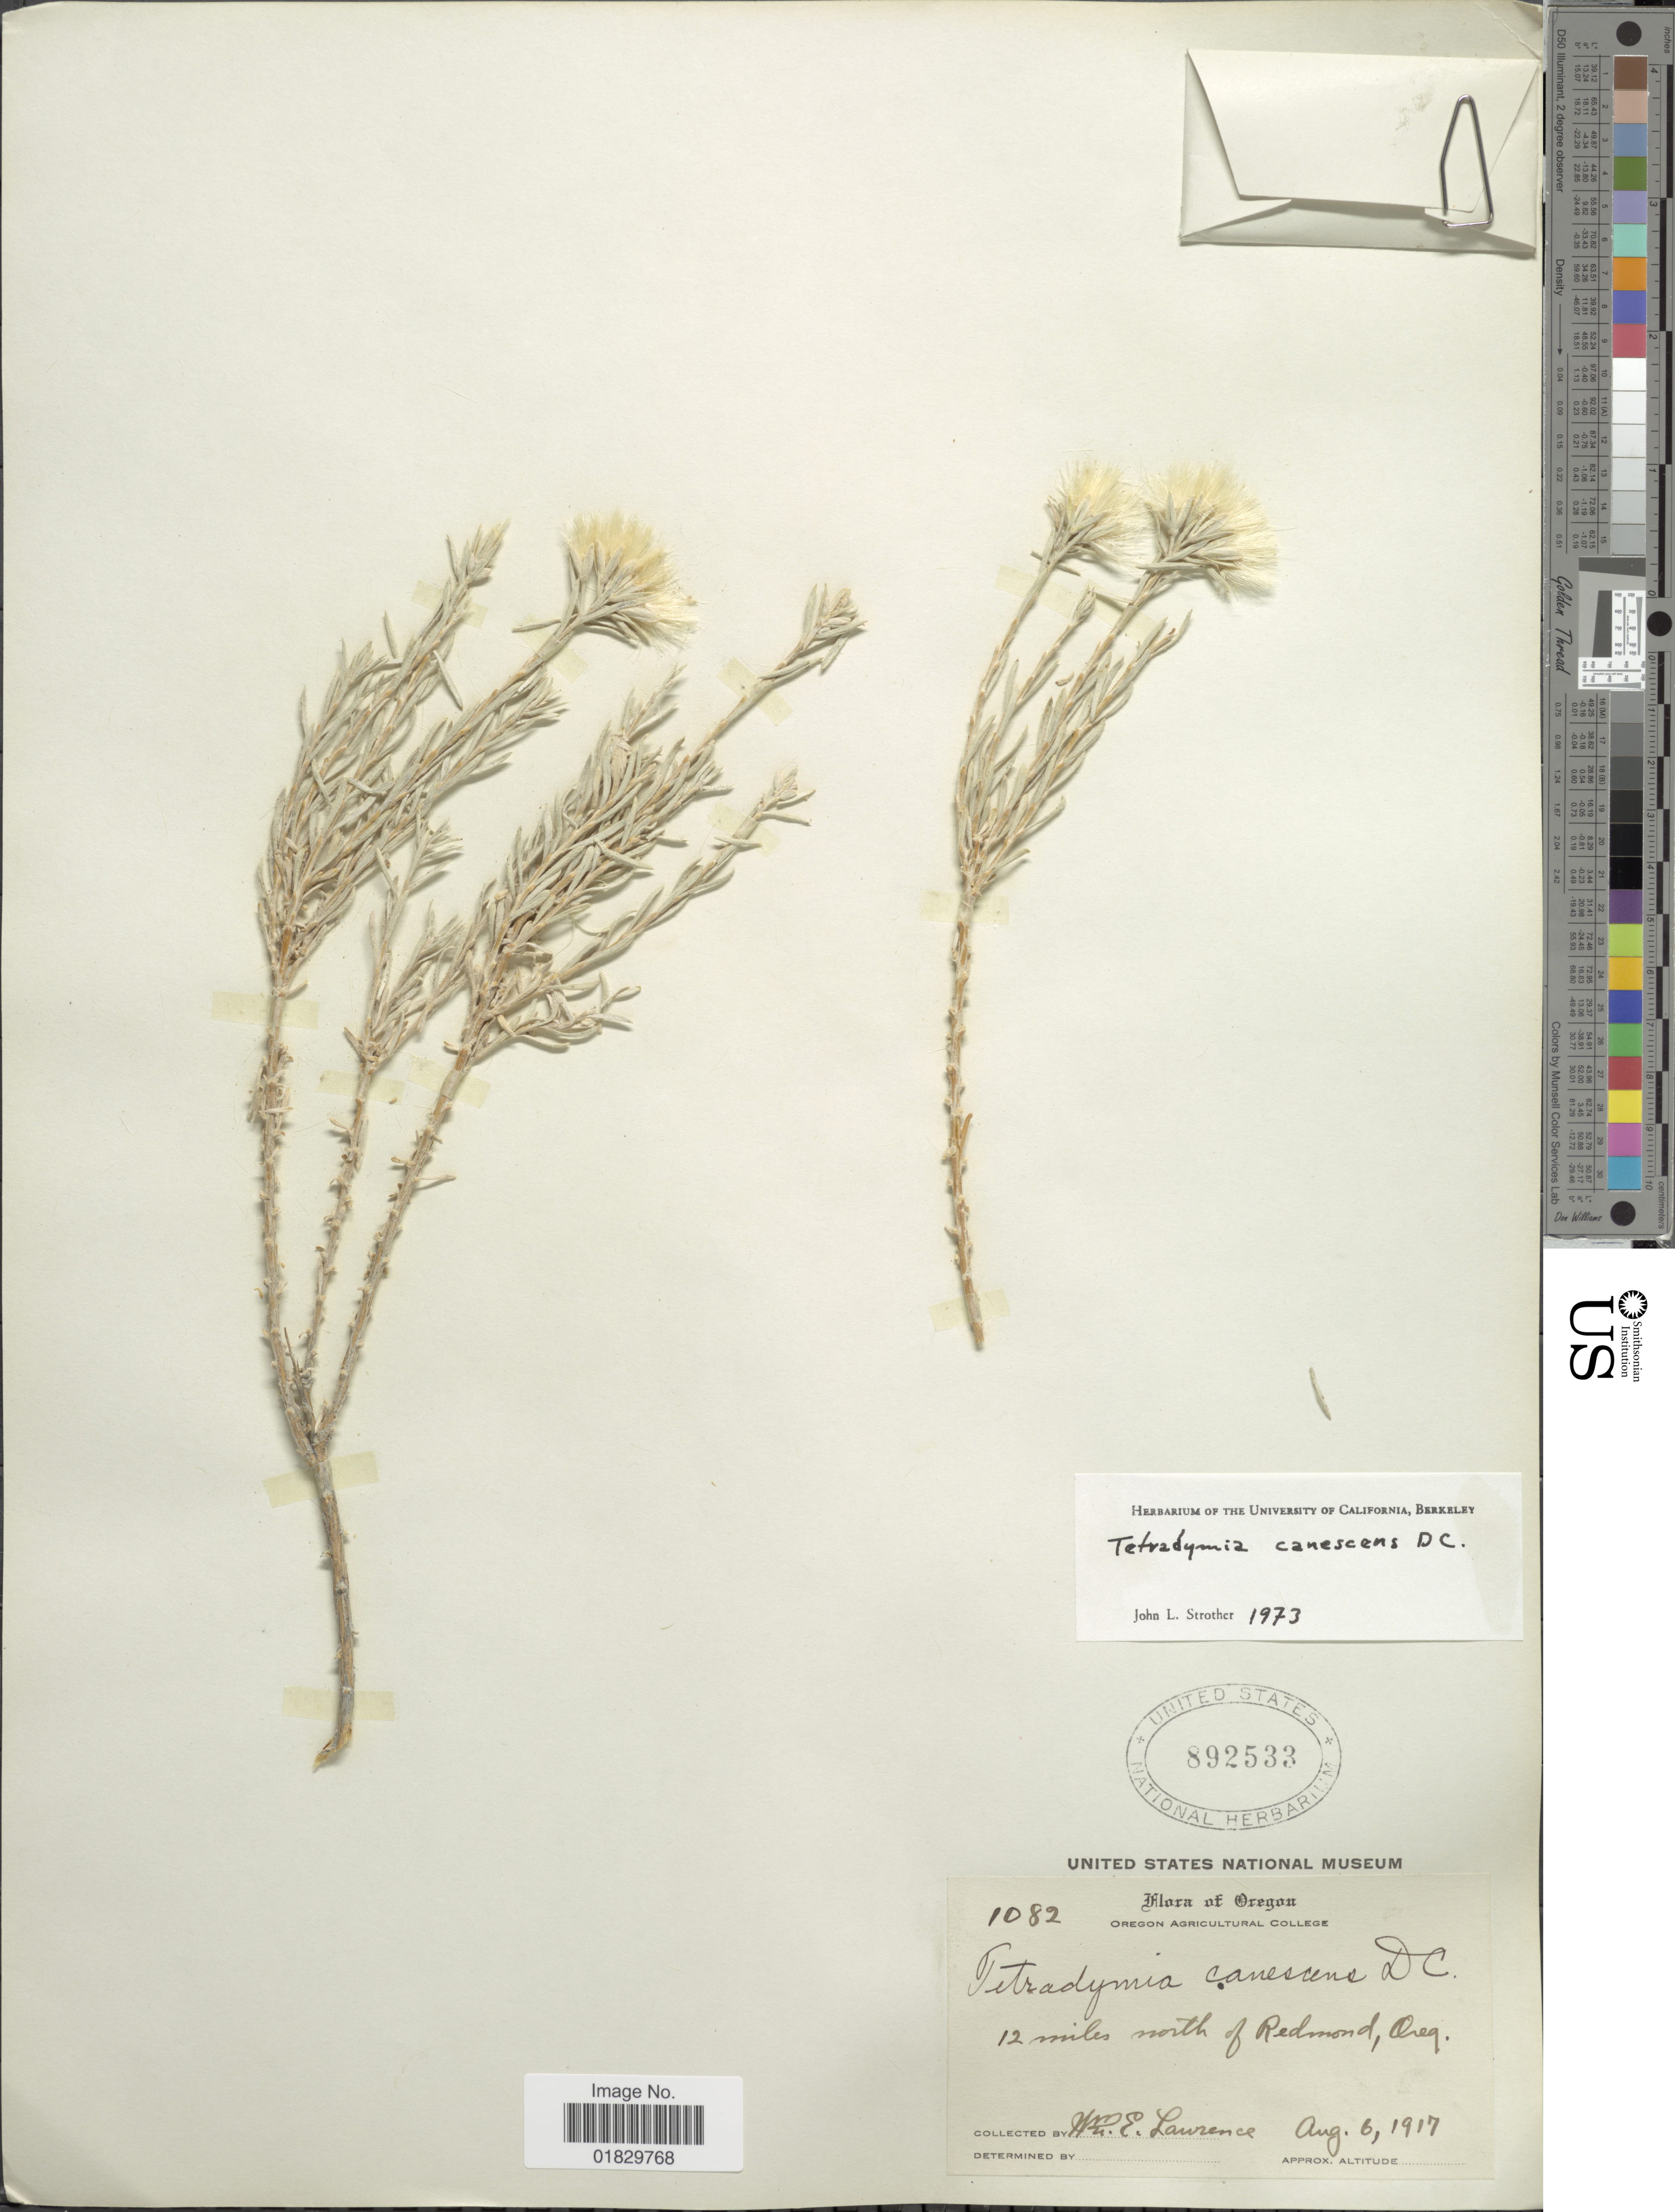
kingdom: Plantae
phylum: Tracheophyta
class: Magnoliopsida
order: Asterales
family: Asteraceae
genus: Tetradymia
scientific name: Tetradymia canescens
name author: DC.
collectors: W. Lawrence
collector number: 1082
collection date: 1917-08-06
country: United States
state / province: Oregon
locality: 12 miles north of Redmond, Oreg.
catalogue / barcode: US 892533